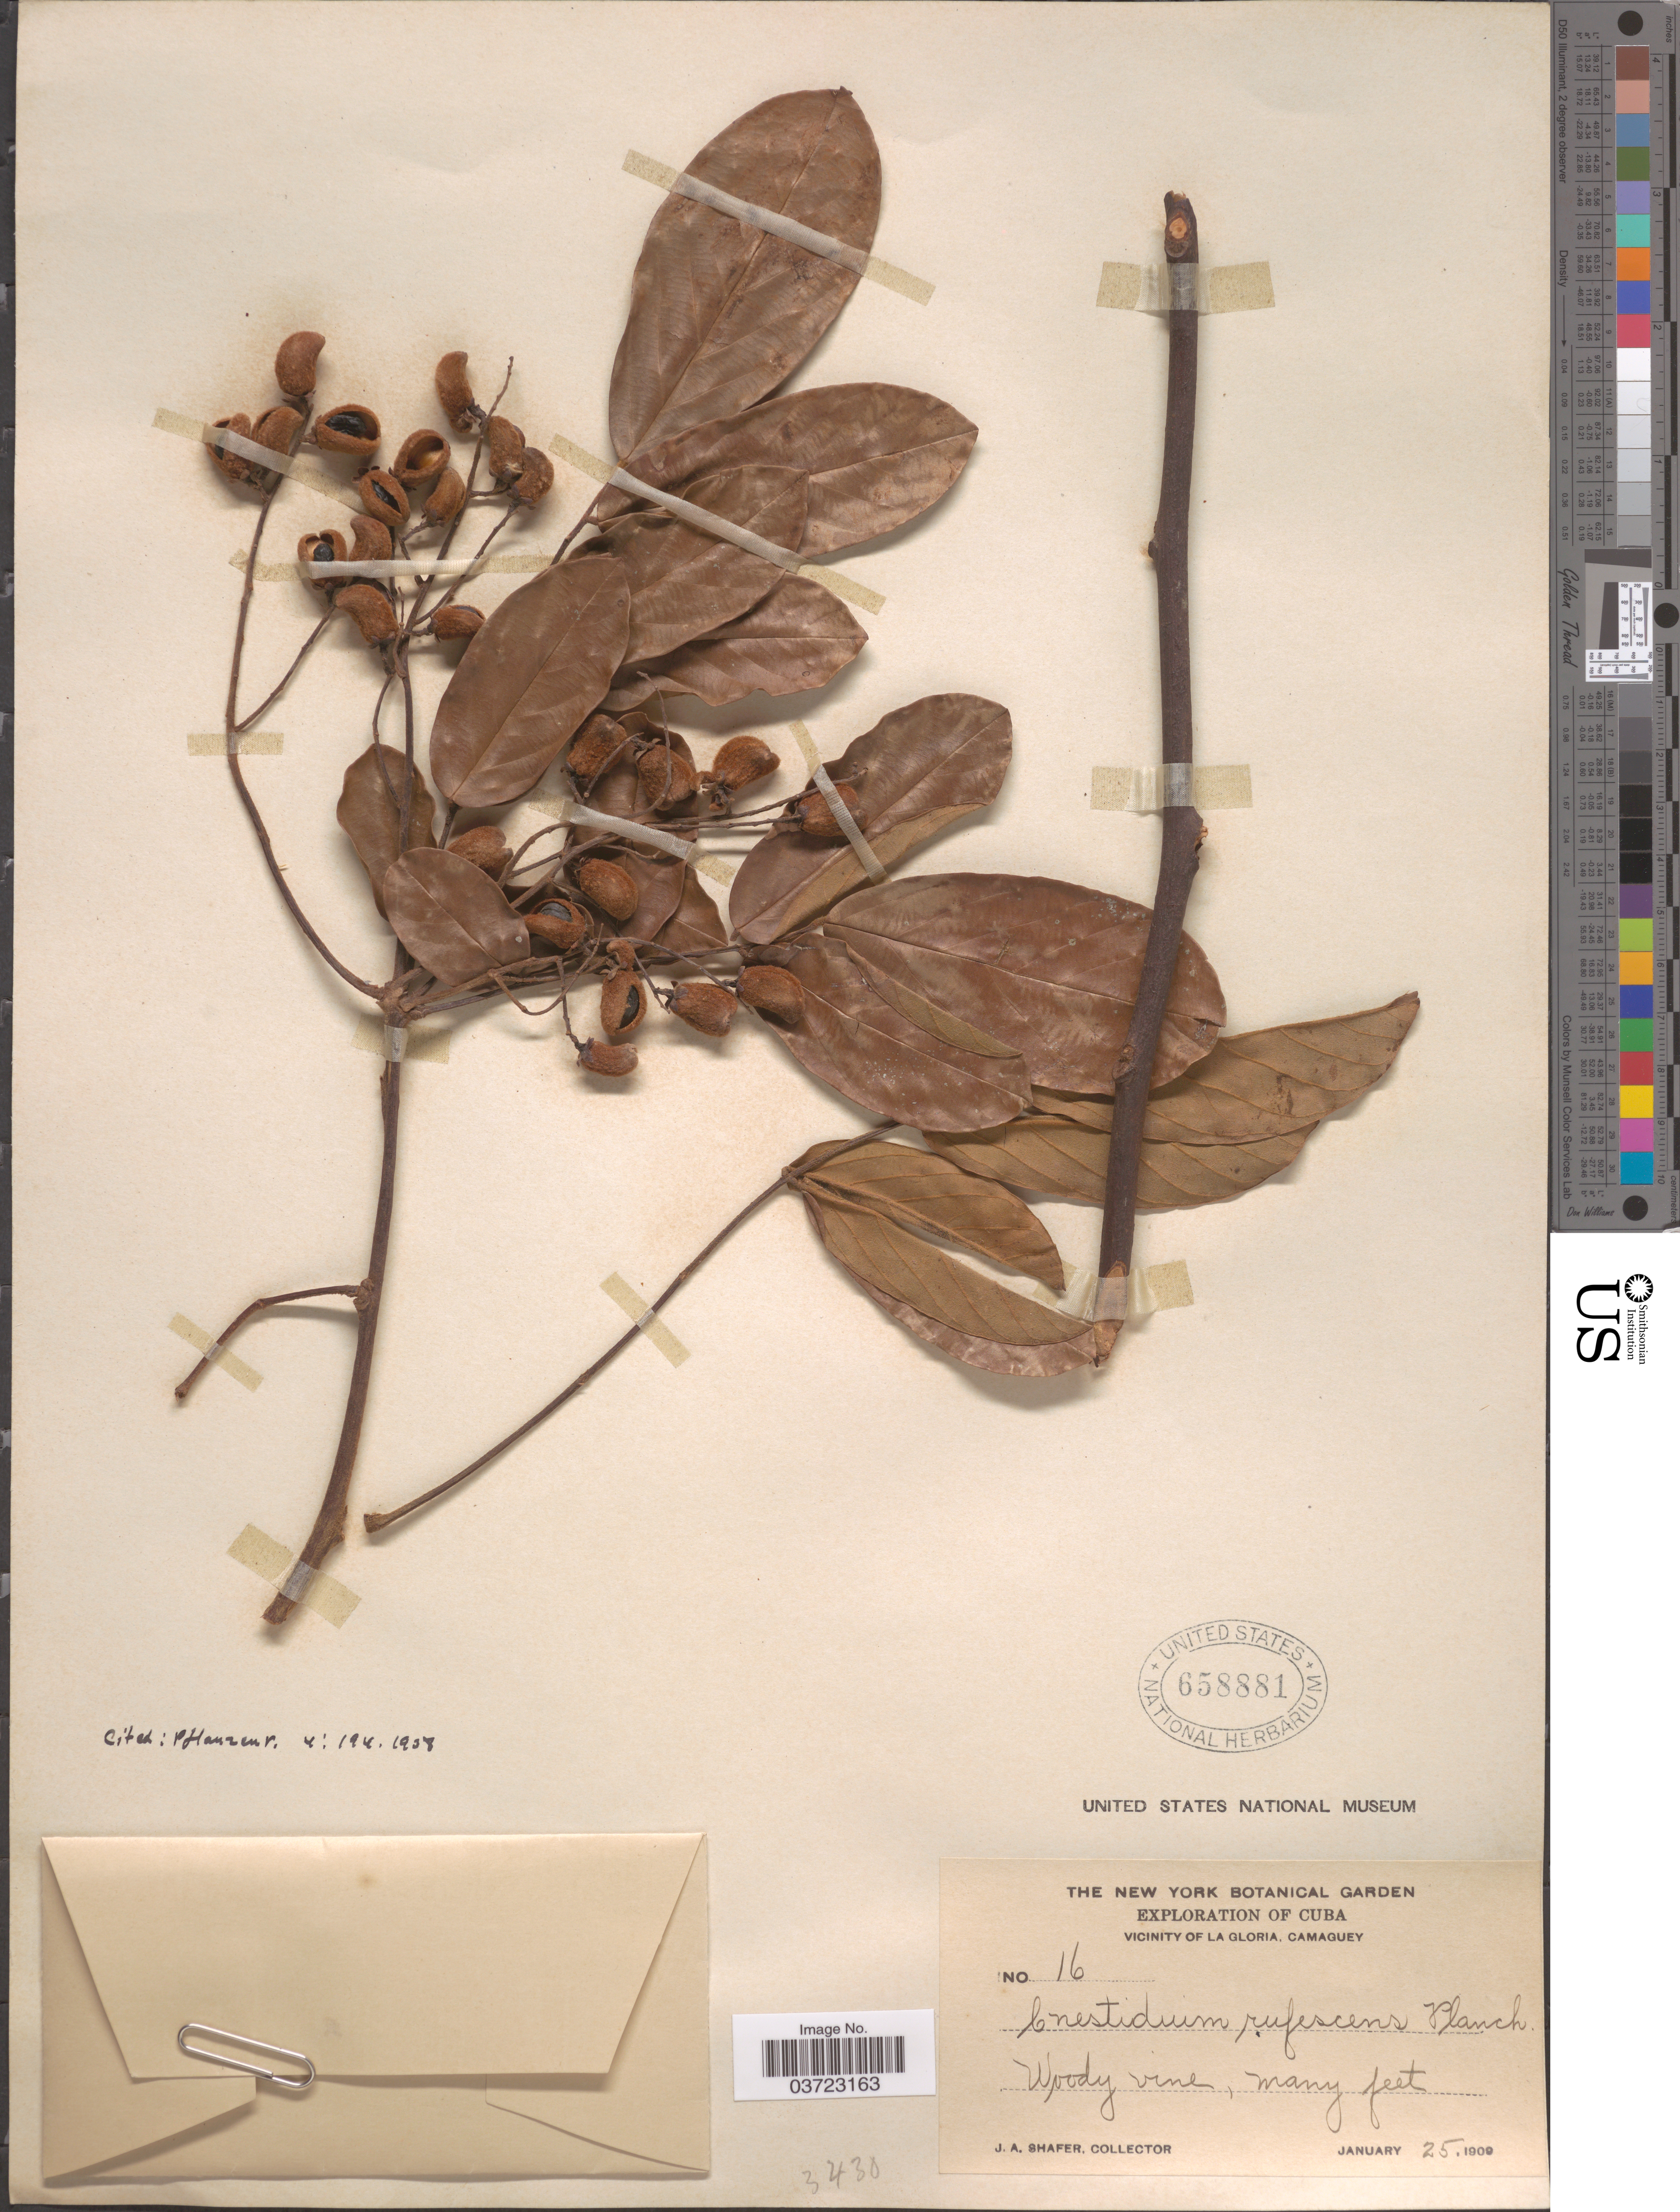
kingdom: Plantae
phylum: Tracheophyta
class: Magnoliopsida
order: Oxalidales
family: Connaraceae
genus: Cnestidium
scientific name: Cnestidium rufescens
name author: Planch.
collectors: J. A. Shafer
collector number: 16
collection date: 1909-01-25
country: Cuba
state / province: Camagüey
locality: Vicinity of La Gloria, Camaguey.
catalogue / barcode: US 658881